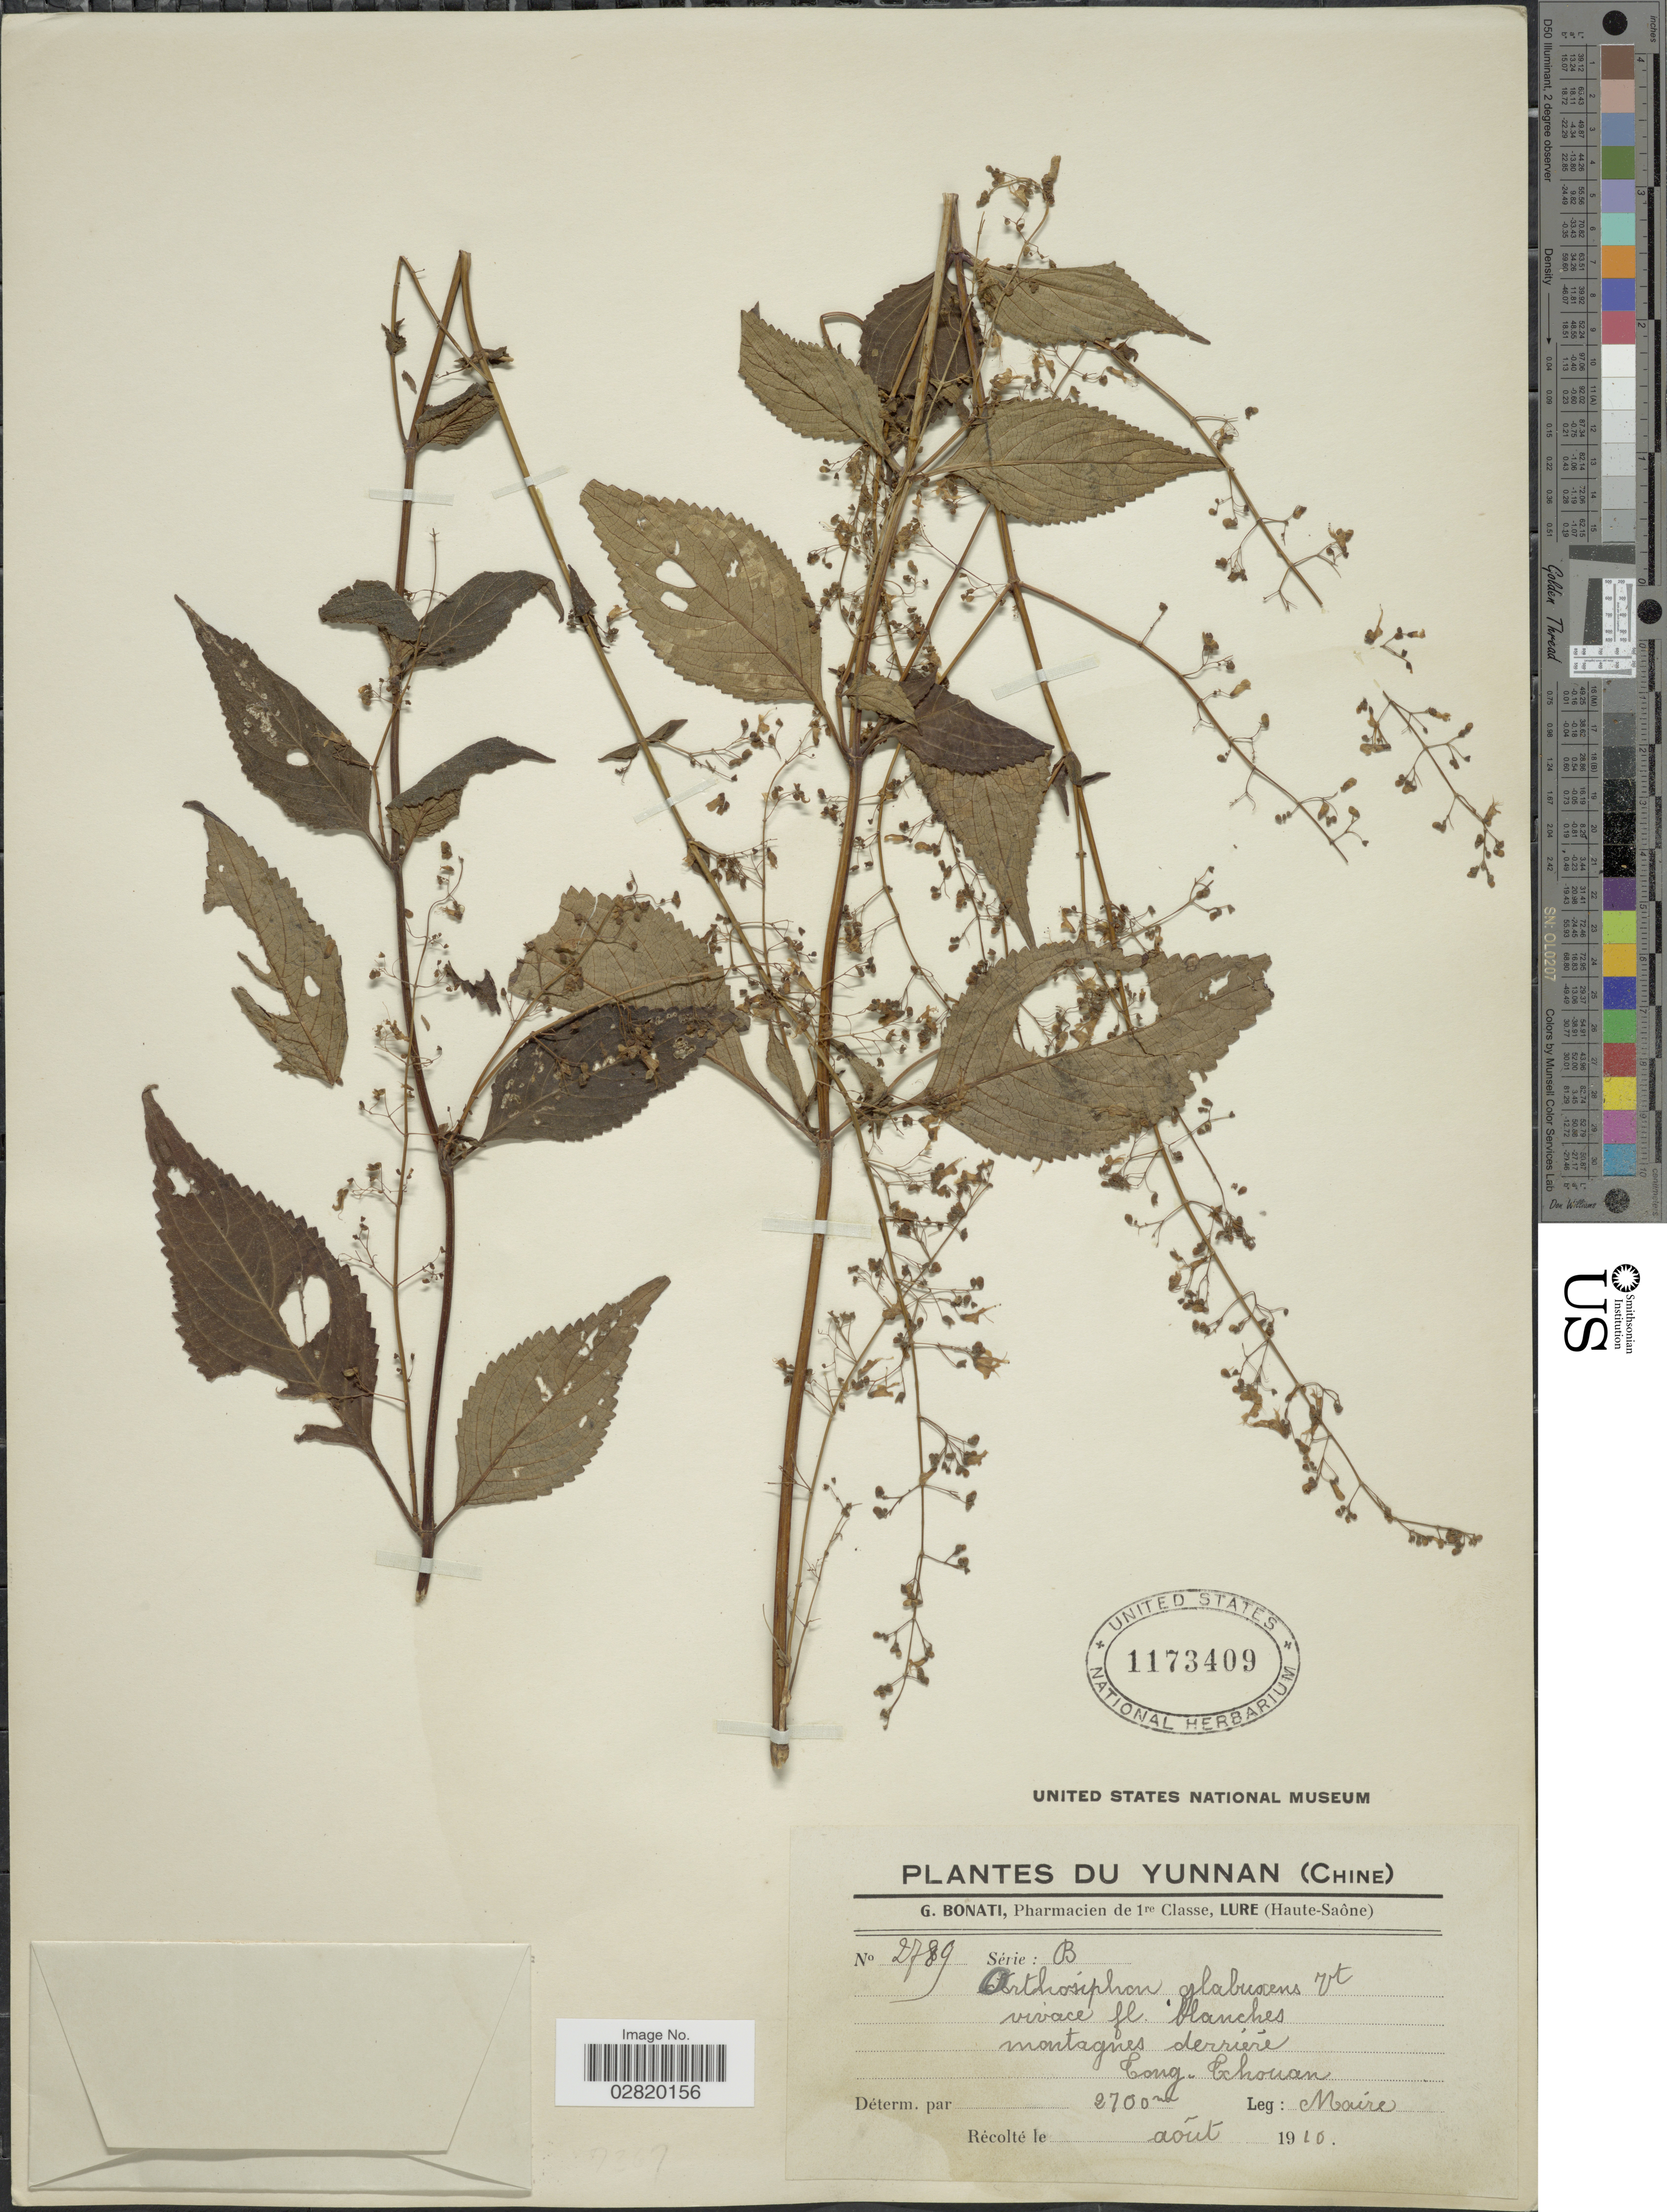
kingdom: Plantae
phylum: Tracheophyta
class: Magnoliopsida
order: Lamiales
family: Lamiaceae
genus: Orthosiphon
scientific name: Orthosiphon glabrescens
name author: Vaniot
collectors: Maire, --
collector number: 2789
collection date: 1910-08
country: China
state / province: Yunnan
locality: Montagnes derriére Cong. Thouan.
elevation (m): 2700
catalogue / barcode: US 1173409